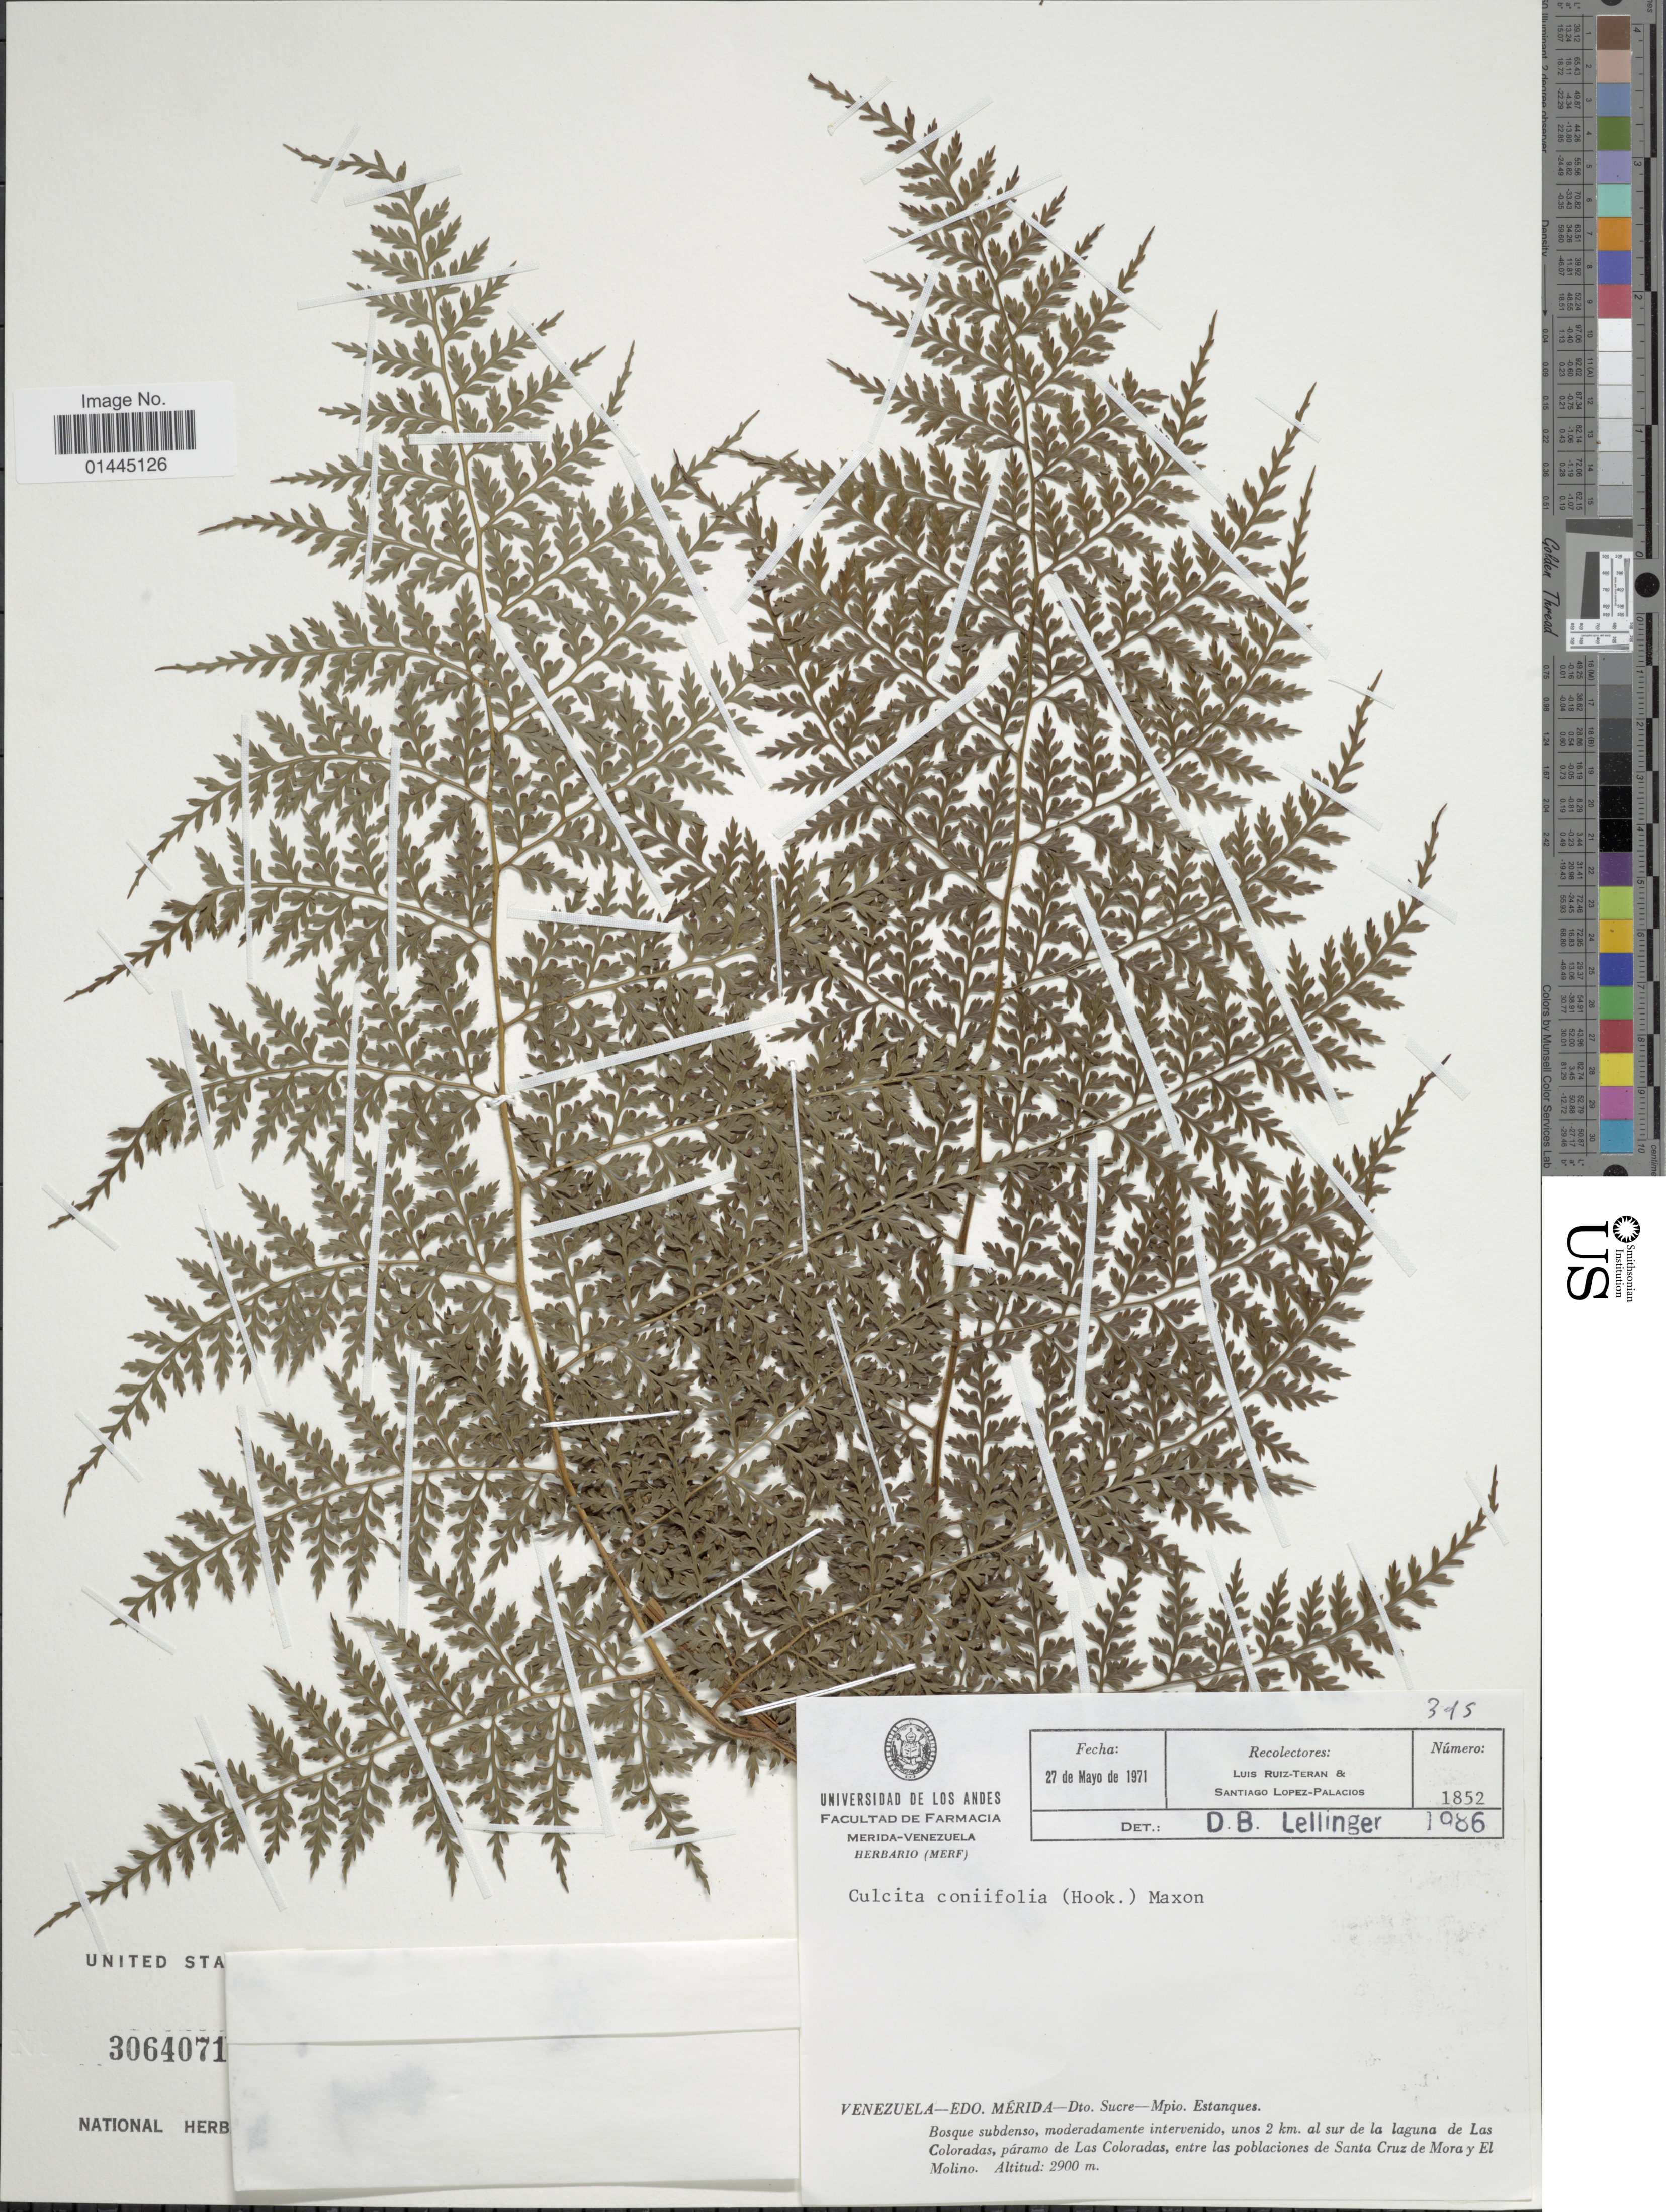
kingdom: Plantae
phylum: Tracheophyta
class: Polypodiopsida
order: Cyatheales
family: Culcitaceae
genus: Culcita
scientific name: Culcita coniifolia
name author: (Hook.) Maxon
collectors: L. E. Ruíz-Terán & S. López-Palacios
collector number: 1852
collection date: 1971-05-27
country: Venezuela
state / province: Mérida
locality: Dto. Sucre-Mpio. Estanques, unos 2 km. al sur de la laguna de Las Coloradas, paramo de Las Colorados, entre las poblaciones de Sanrta Cruz de Mora y El Molino.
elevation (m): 2900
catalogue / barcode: US 3064071